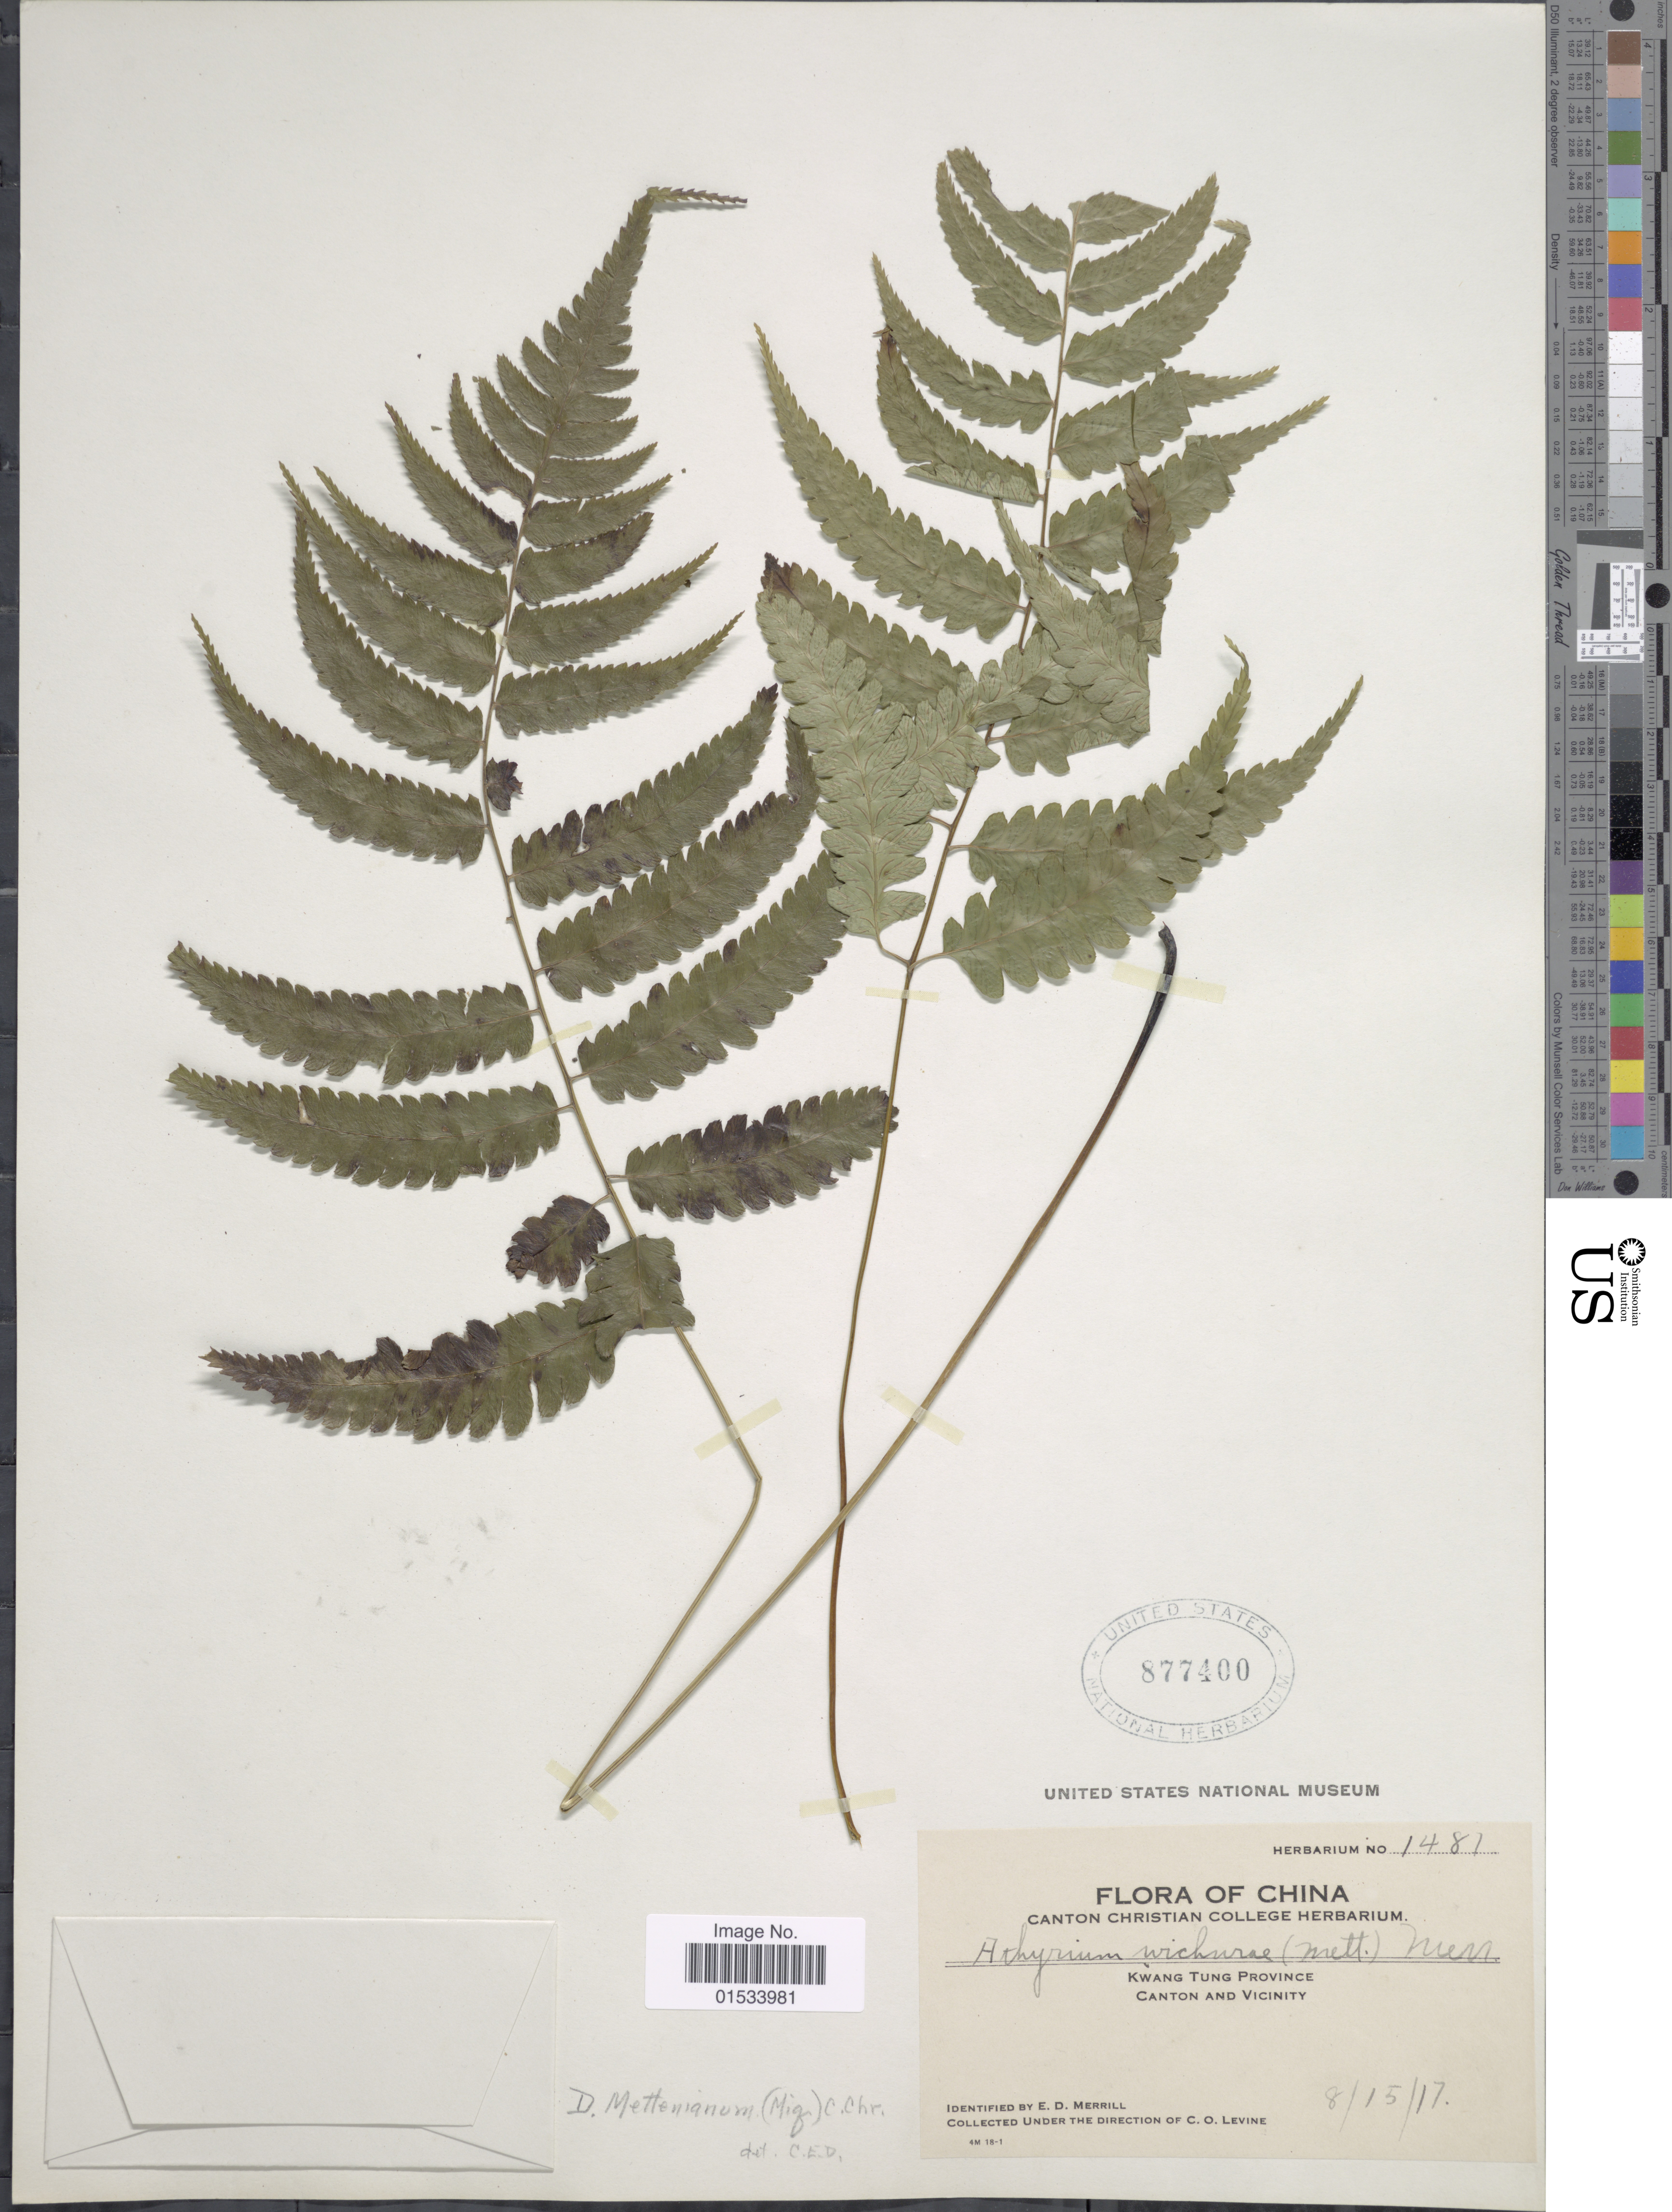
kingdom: Plantae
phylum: Tracheophyta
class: Polypodiopsida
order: Polypodiales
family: Athyriaceae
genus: Diplazium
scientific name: Diplazium mettenianum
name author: (Miq.) C. Chr.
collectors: E. D. Merrill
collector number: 1481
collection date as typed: Transcribed d/m/y: 15/8/17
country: China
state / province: Guangdong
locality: Kwang Tung Province, Canton and Vicinity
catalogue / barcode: US 877400